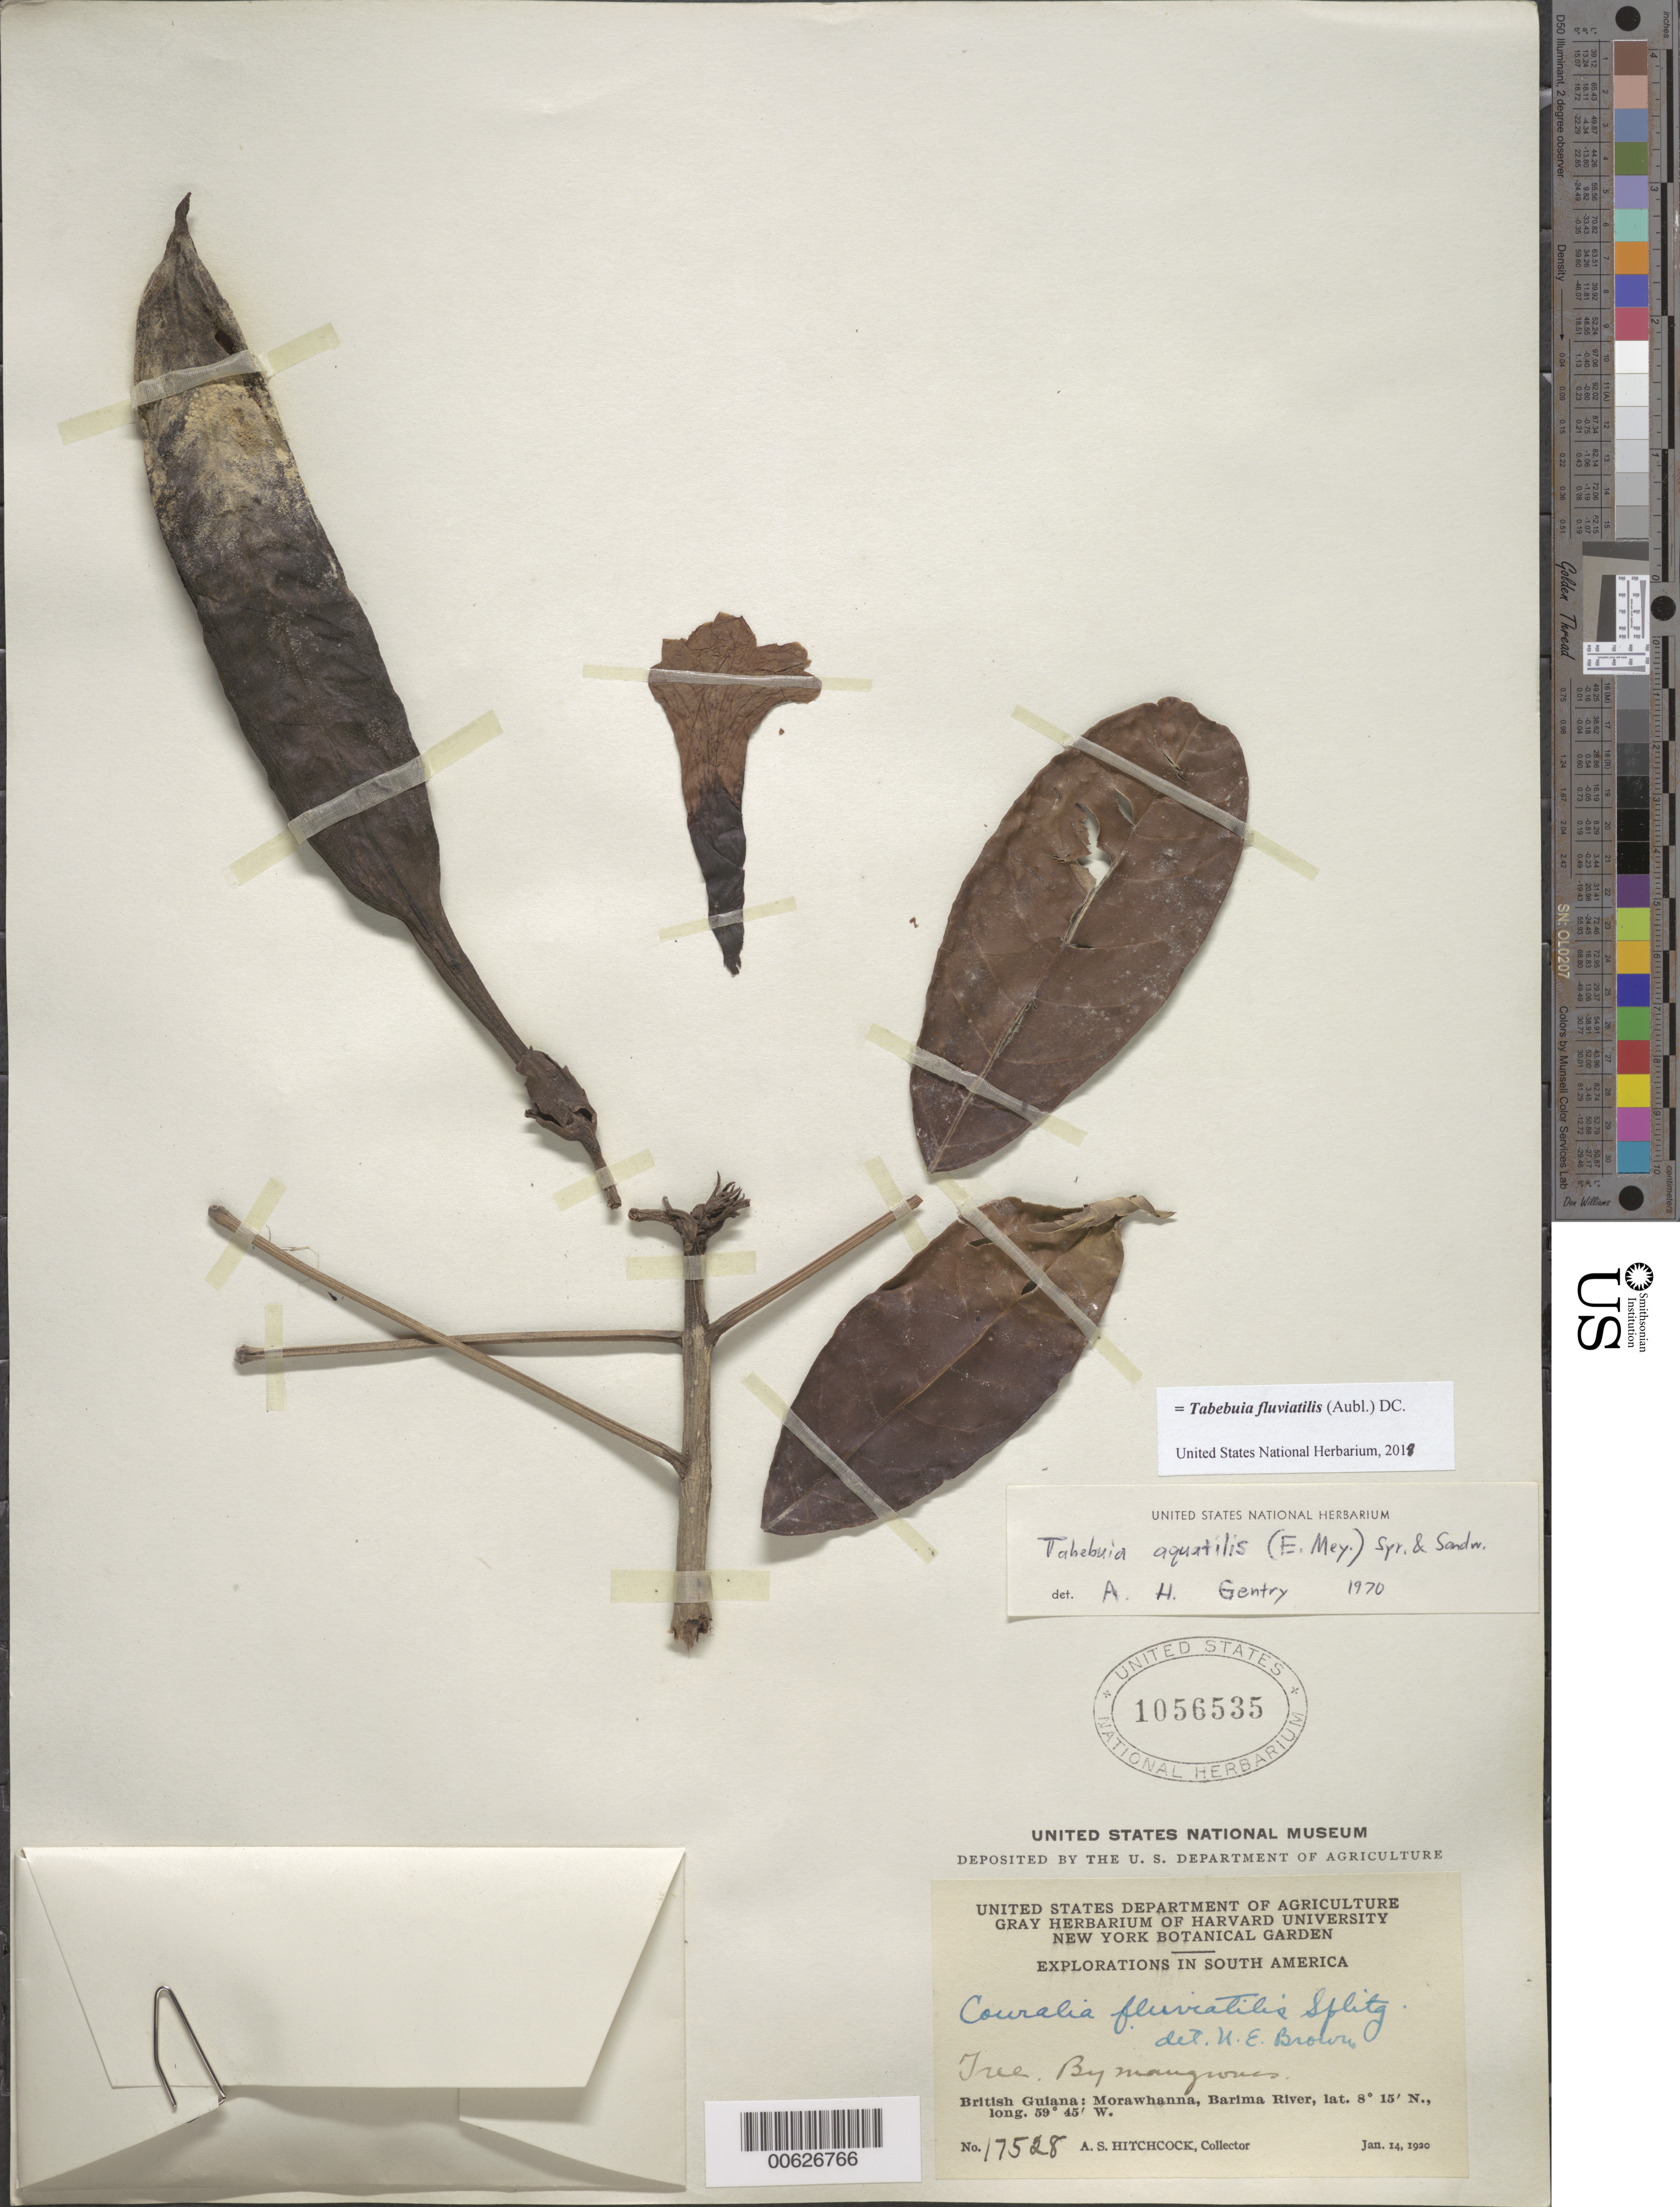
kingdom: Plantae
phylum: Tracheophyta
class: Magnoliopsida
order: Lamiales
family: Bignoniaceae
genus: Tabebuia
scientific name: Tabebuia fluviatilis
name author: (Aubl.) DC.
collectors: A. S. Hitchcock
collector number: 17528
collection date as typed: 14-Jan-20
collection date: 1920-01-14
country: Guyana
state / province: Barima-Waini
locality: Morawhanna, vic., Barima R.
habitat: By mangroves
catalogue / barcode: US 1056535